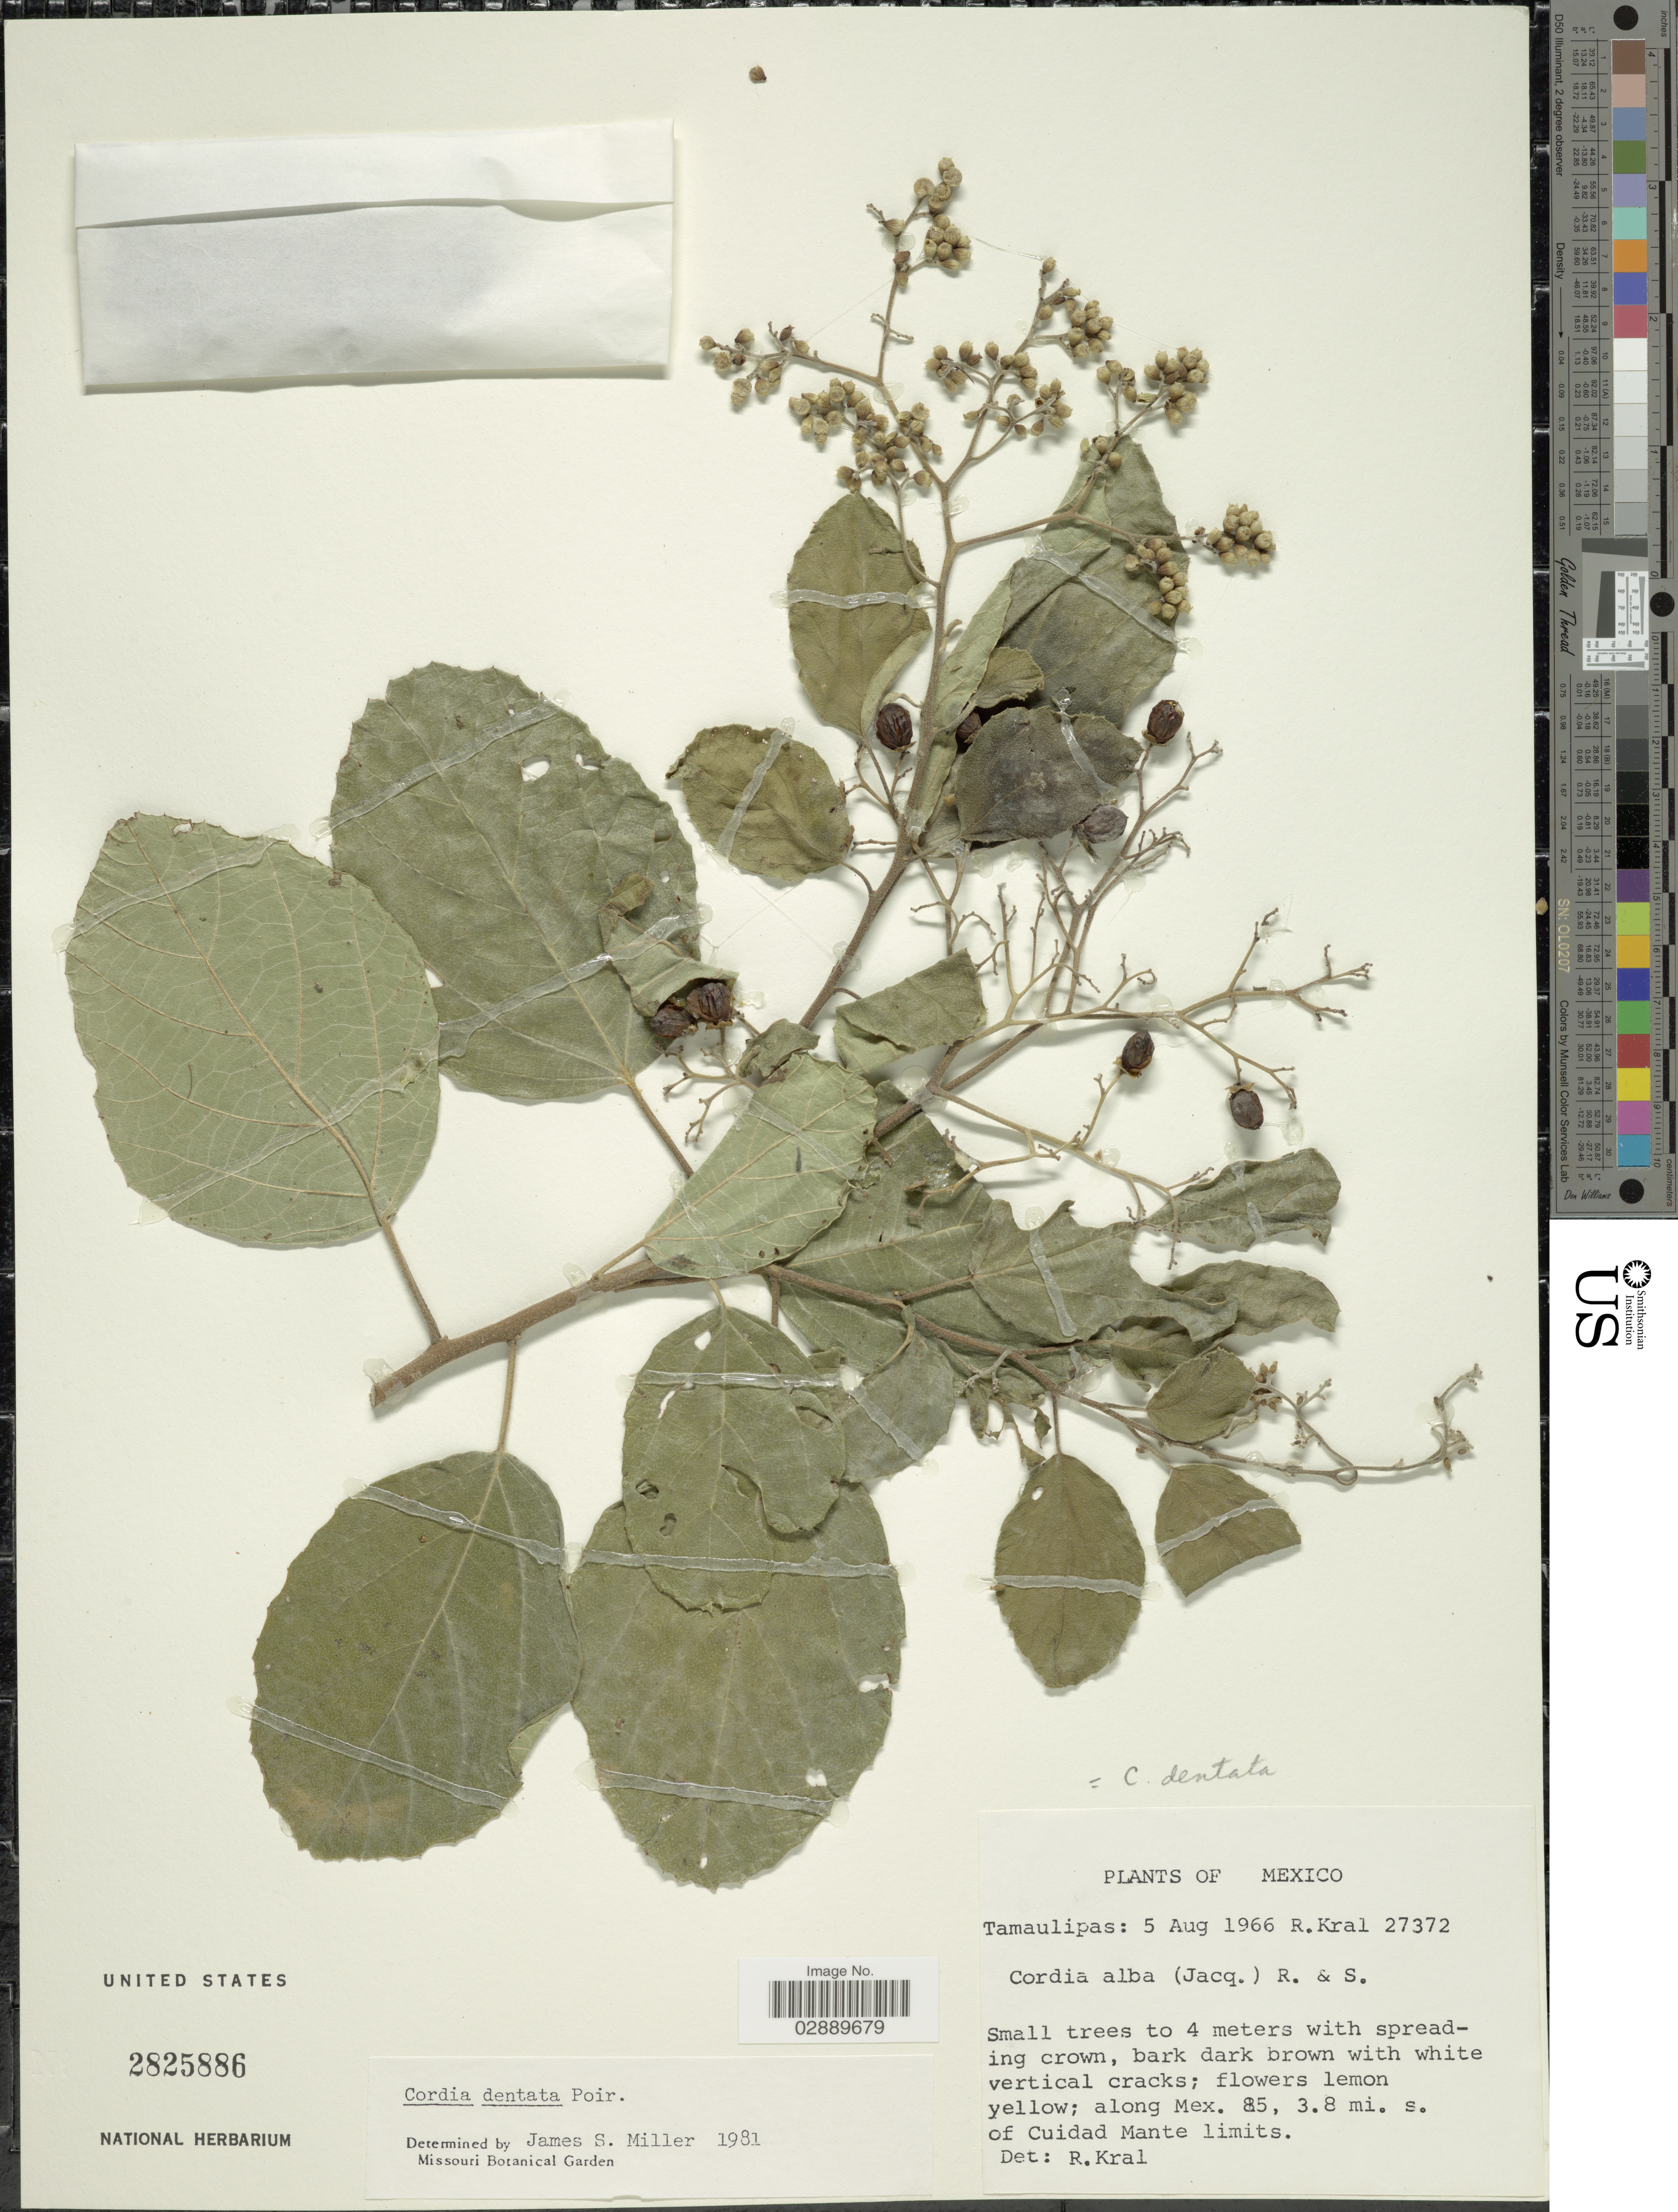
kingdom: Plantae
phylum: Tracheophyta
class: Magnoliopsida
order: Boraginales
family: Cordiaceae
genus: Cordia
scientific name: Cordia dentata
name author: Poir.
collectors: R. Kral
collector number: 27372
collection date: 1966-08-05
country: Mexico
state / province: Tamaulipas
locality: Along Mex. 85, 3.8 mi. s. of Ciudad Mante limites.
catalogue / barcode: US 2825886